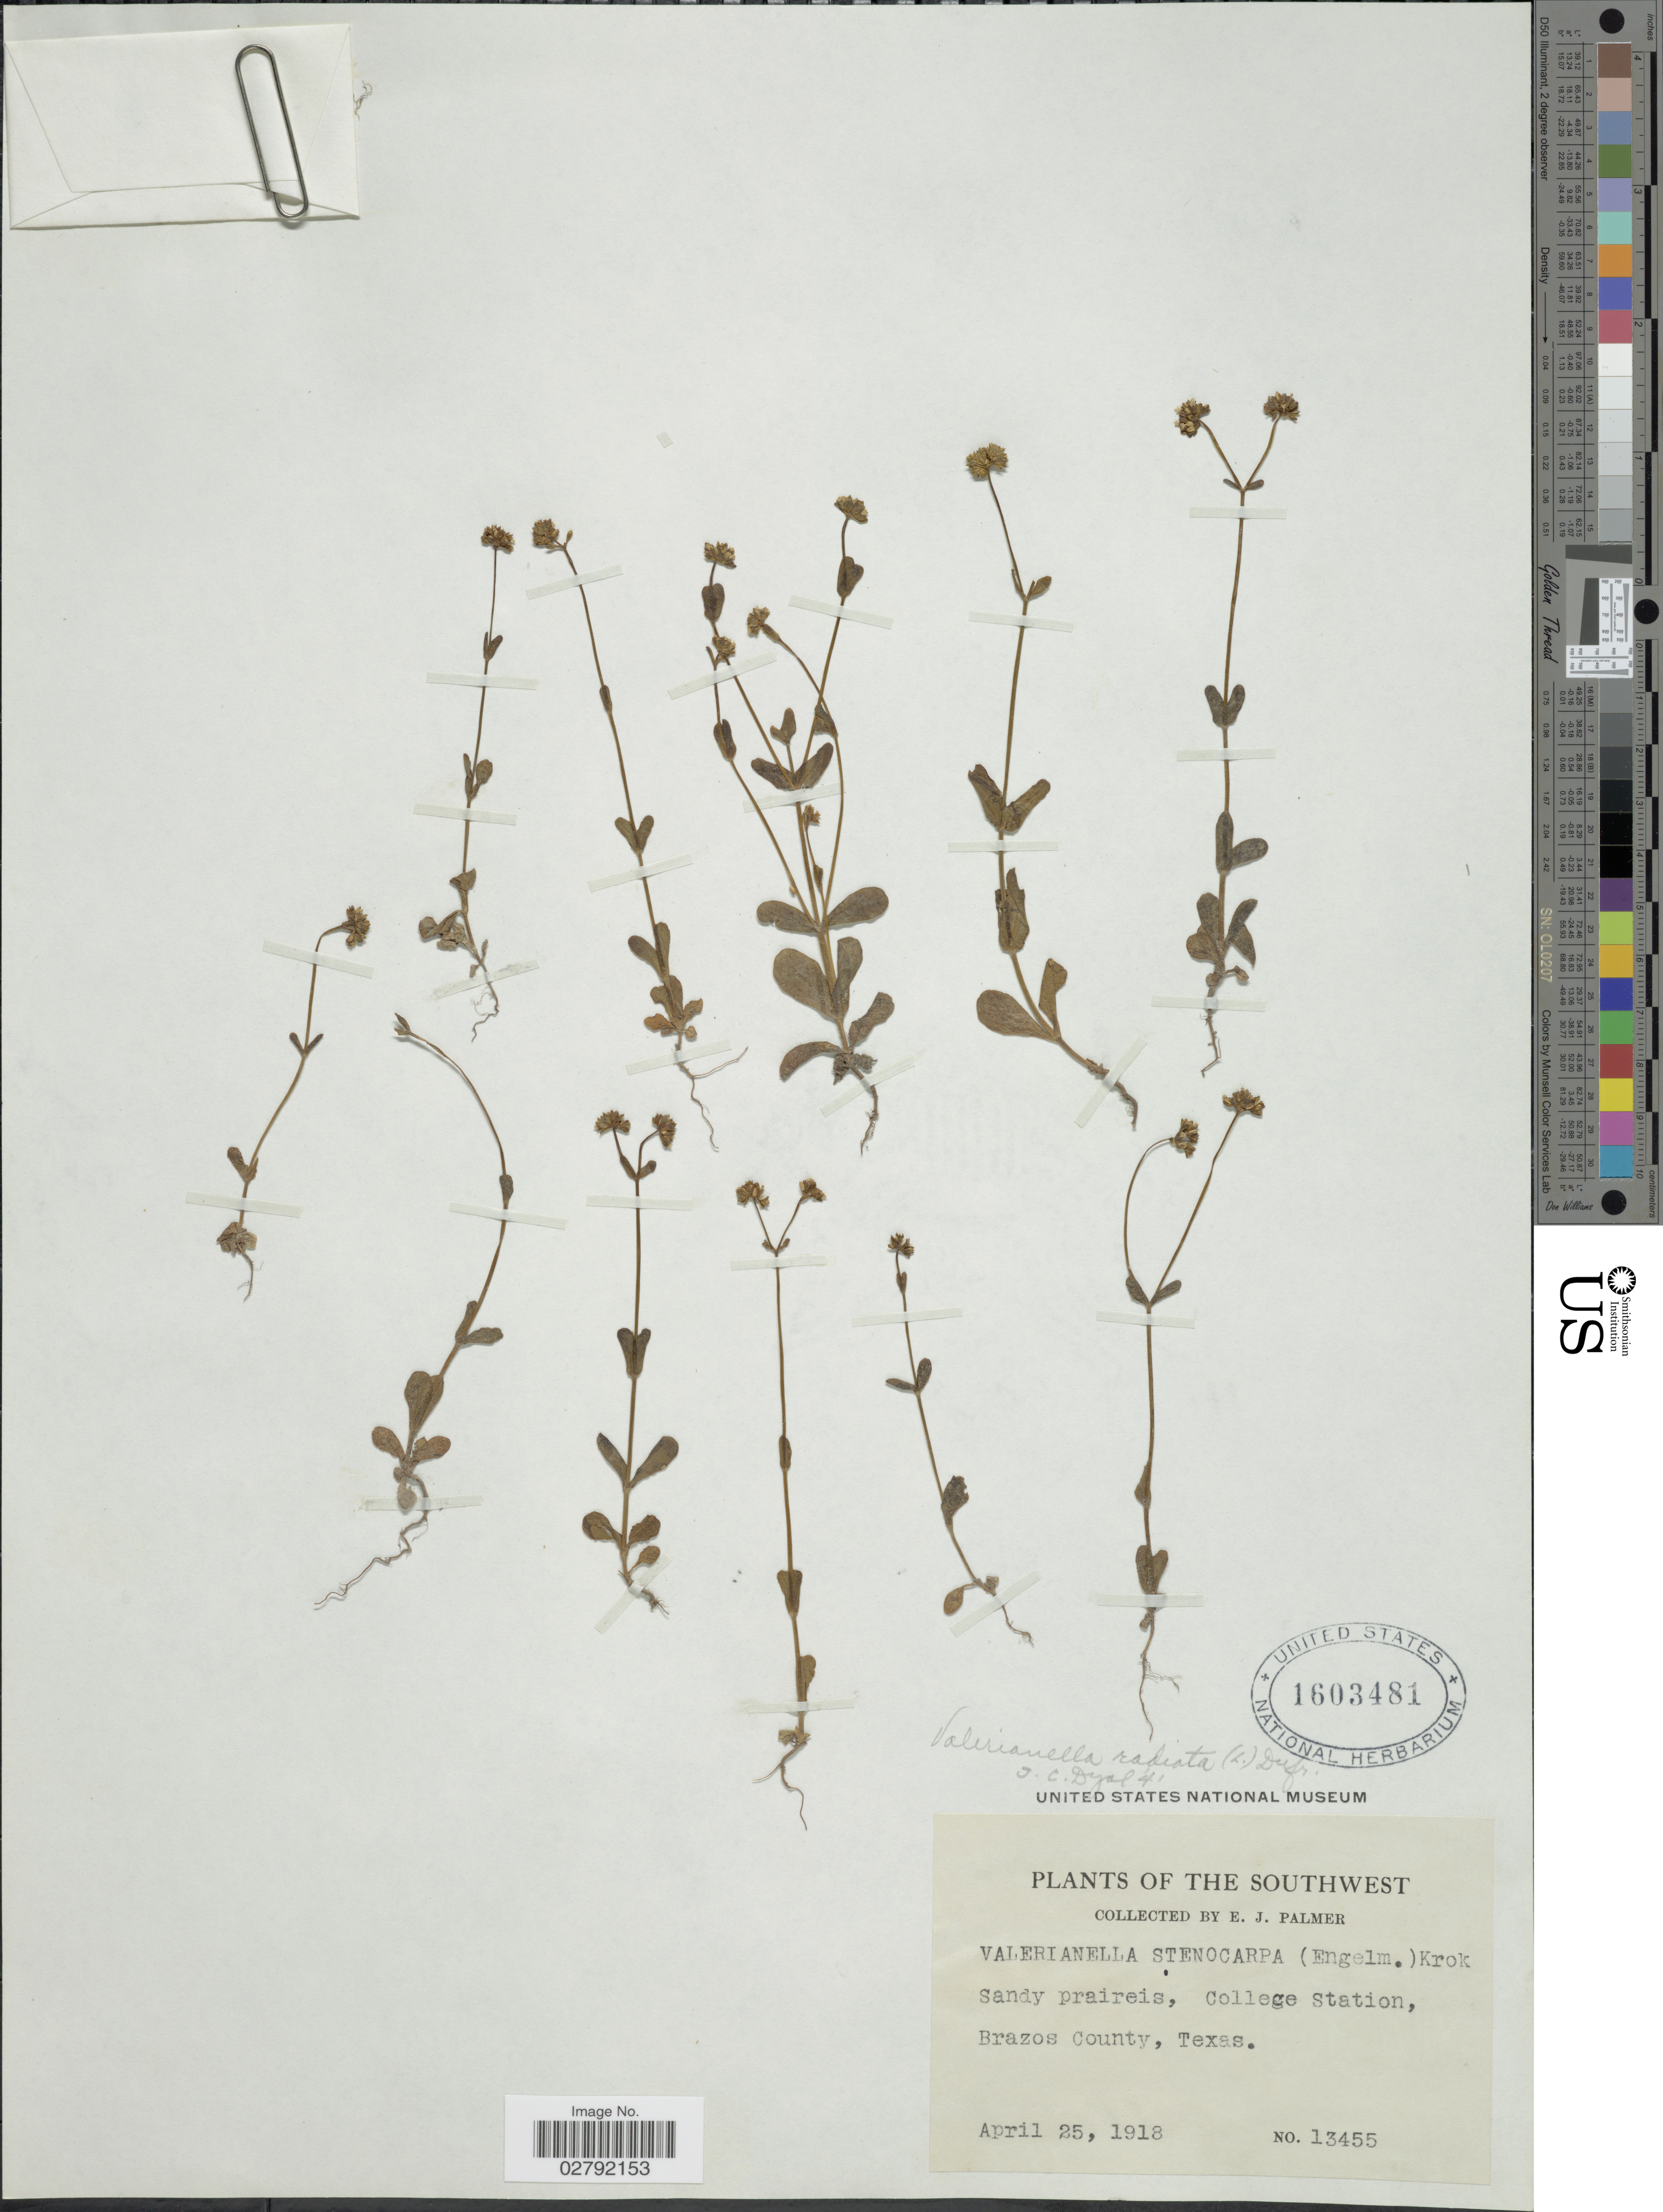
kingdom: Plantae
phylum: Tracheophyta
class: Magnoliopsida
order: Dipsacales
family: Caprifoliaceae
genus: Valerianella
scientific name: Valerianella radiata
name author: (L.) Dufr.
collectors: E. J. Palmer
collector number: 13455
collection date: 1918-04-25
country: United States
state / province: Texas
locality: The Southwest. College Station, Brazos County.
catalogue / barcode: US 1603481